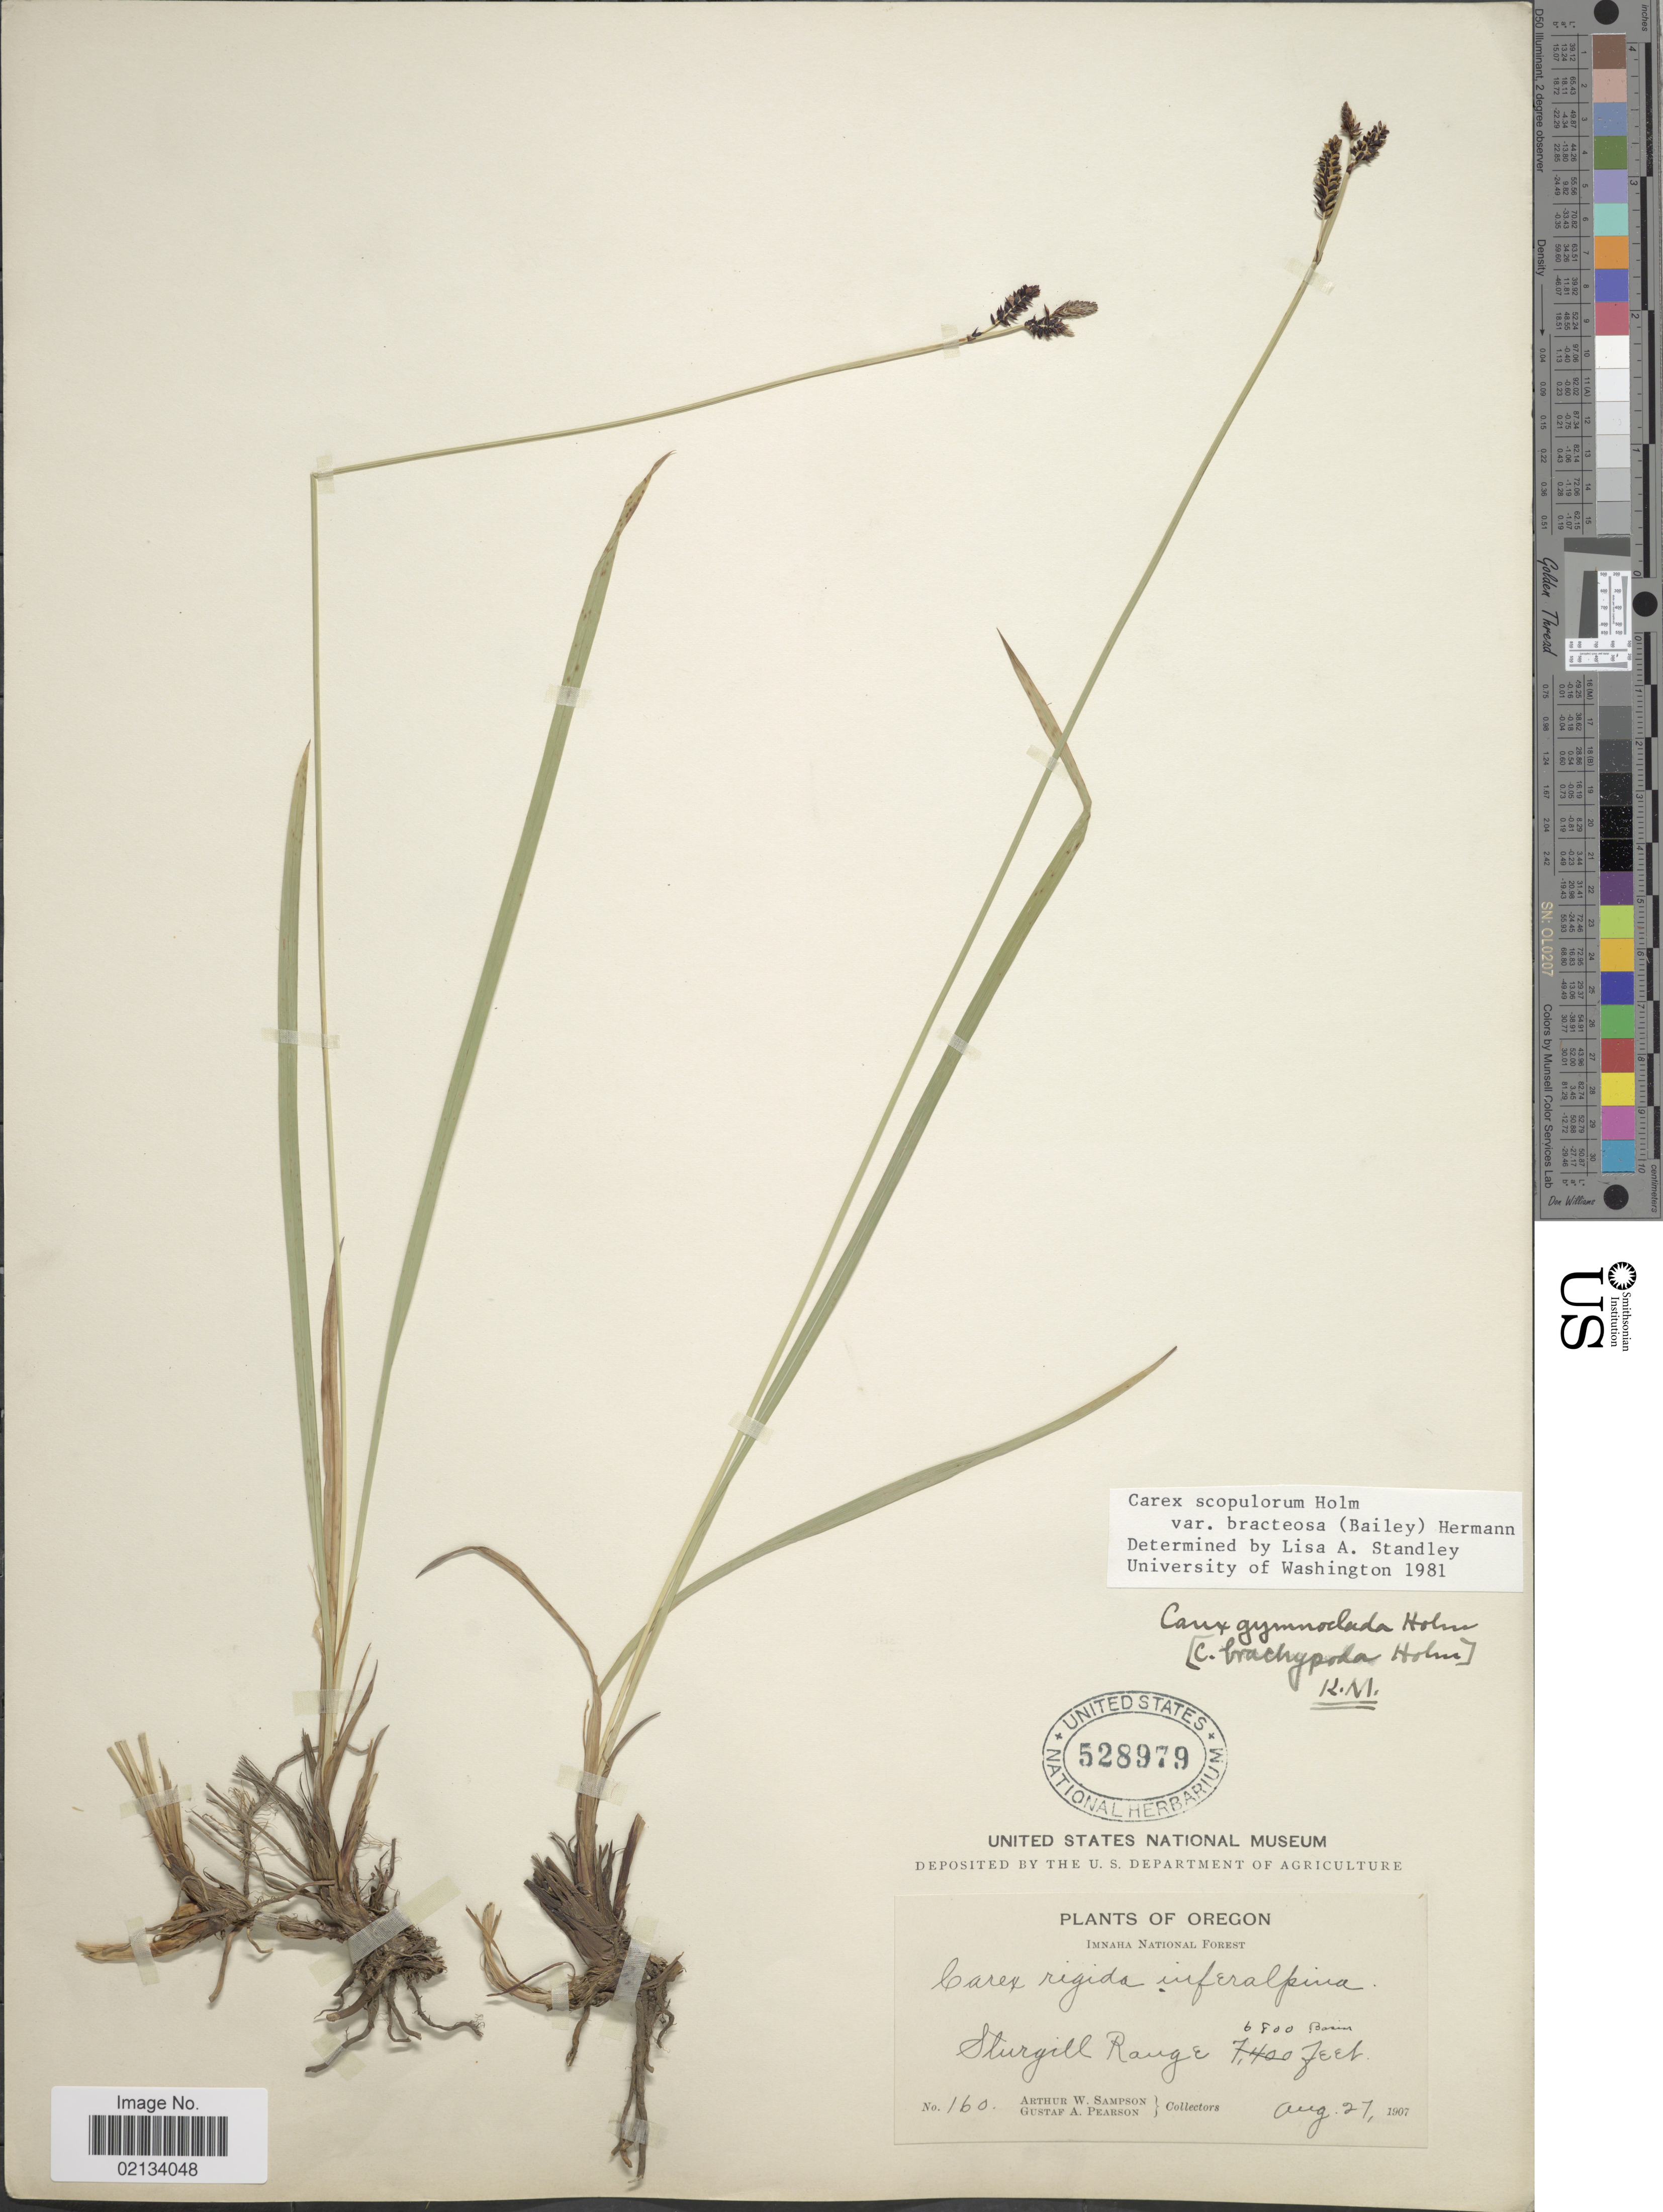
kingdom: Plantae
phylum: Tracheophyta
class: Liliopsida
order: Poales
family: Cyperaceae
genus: Carex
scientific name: Carex scopulorum var. bracteosa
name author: (L.H. Bailey) F.J. Herm.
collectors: A. Sampson & G. Pearson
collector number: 160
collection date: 1907-08-27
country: United States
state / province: Oregon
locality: Imnaha Forest, Sturgill Range.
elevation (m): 2073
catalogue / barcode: US 528979